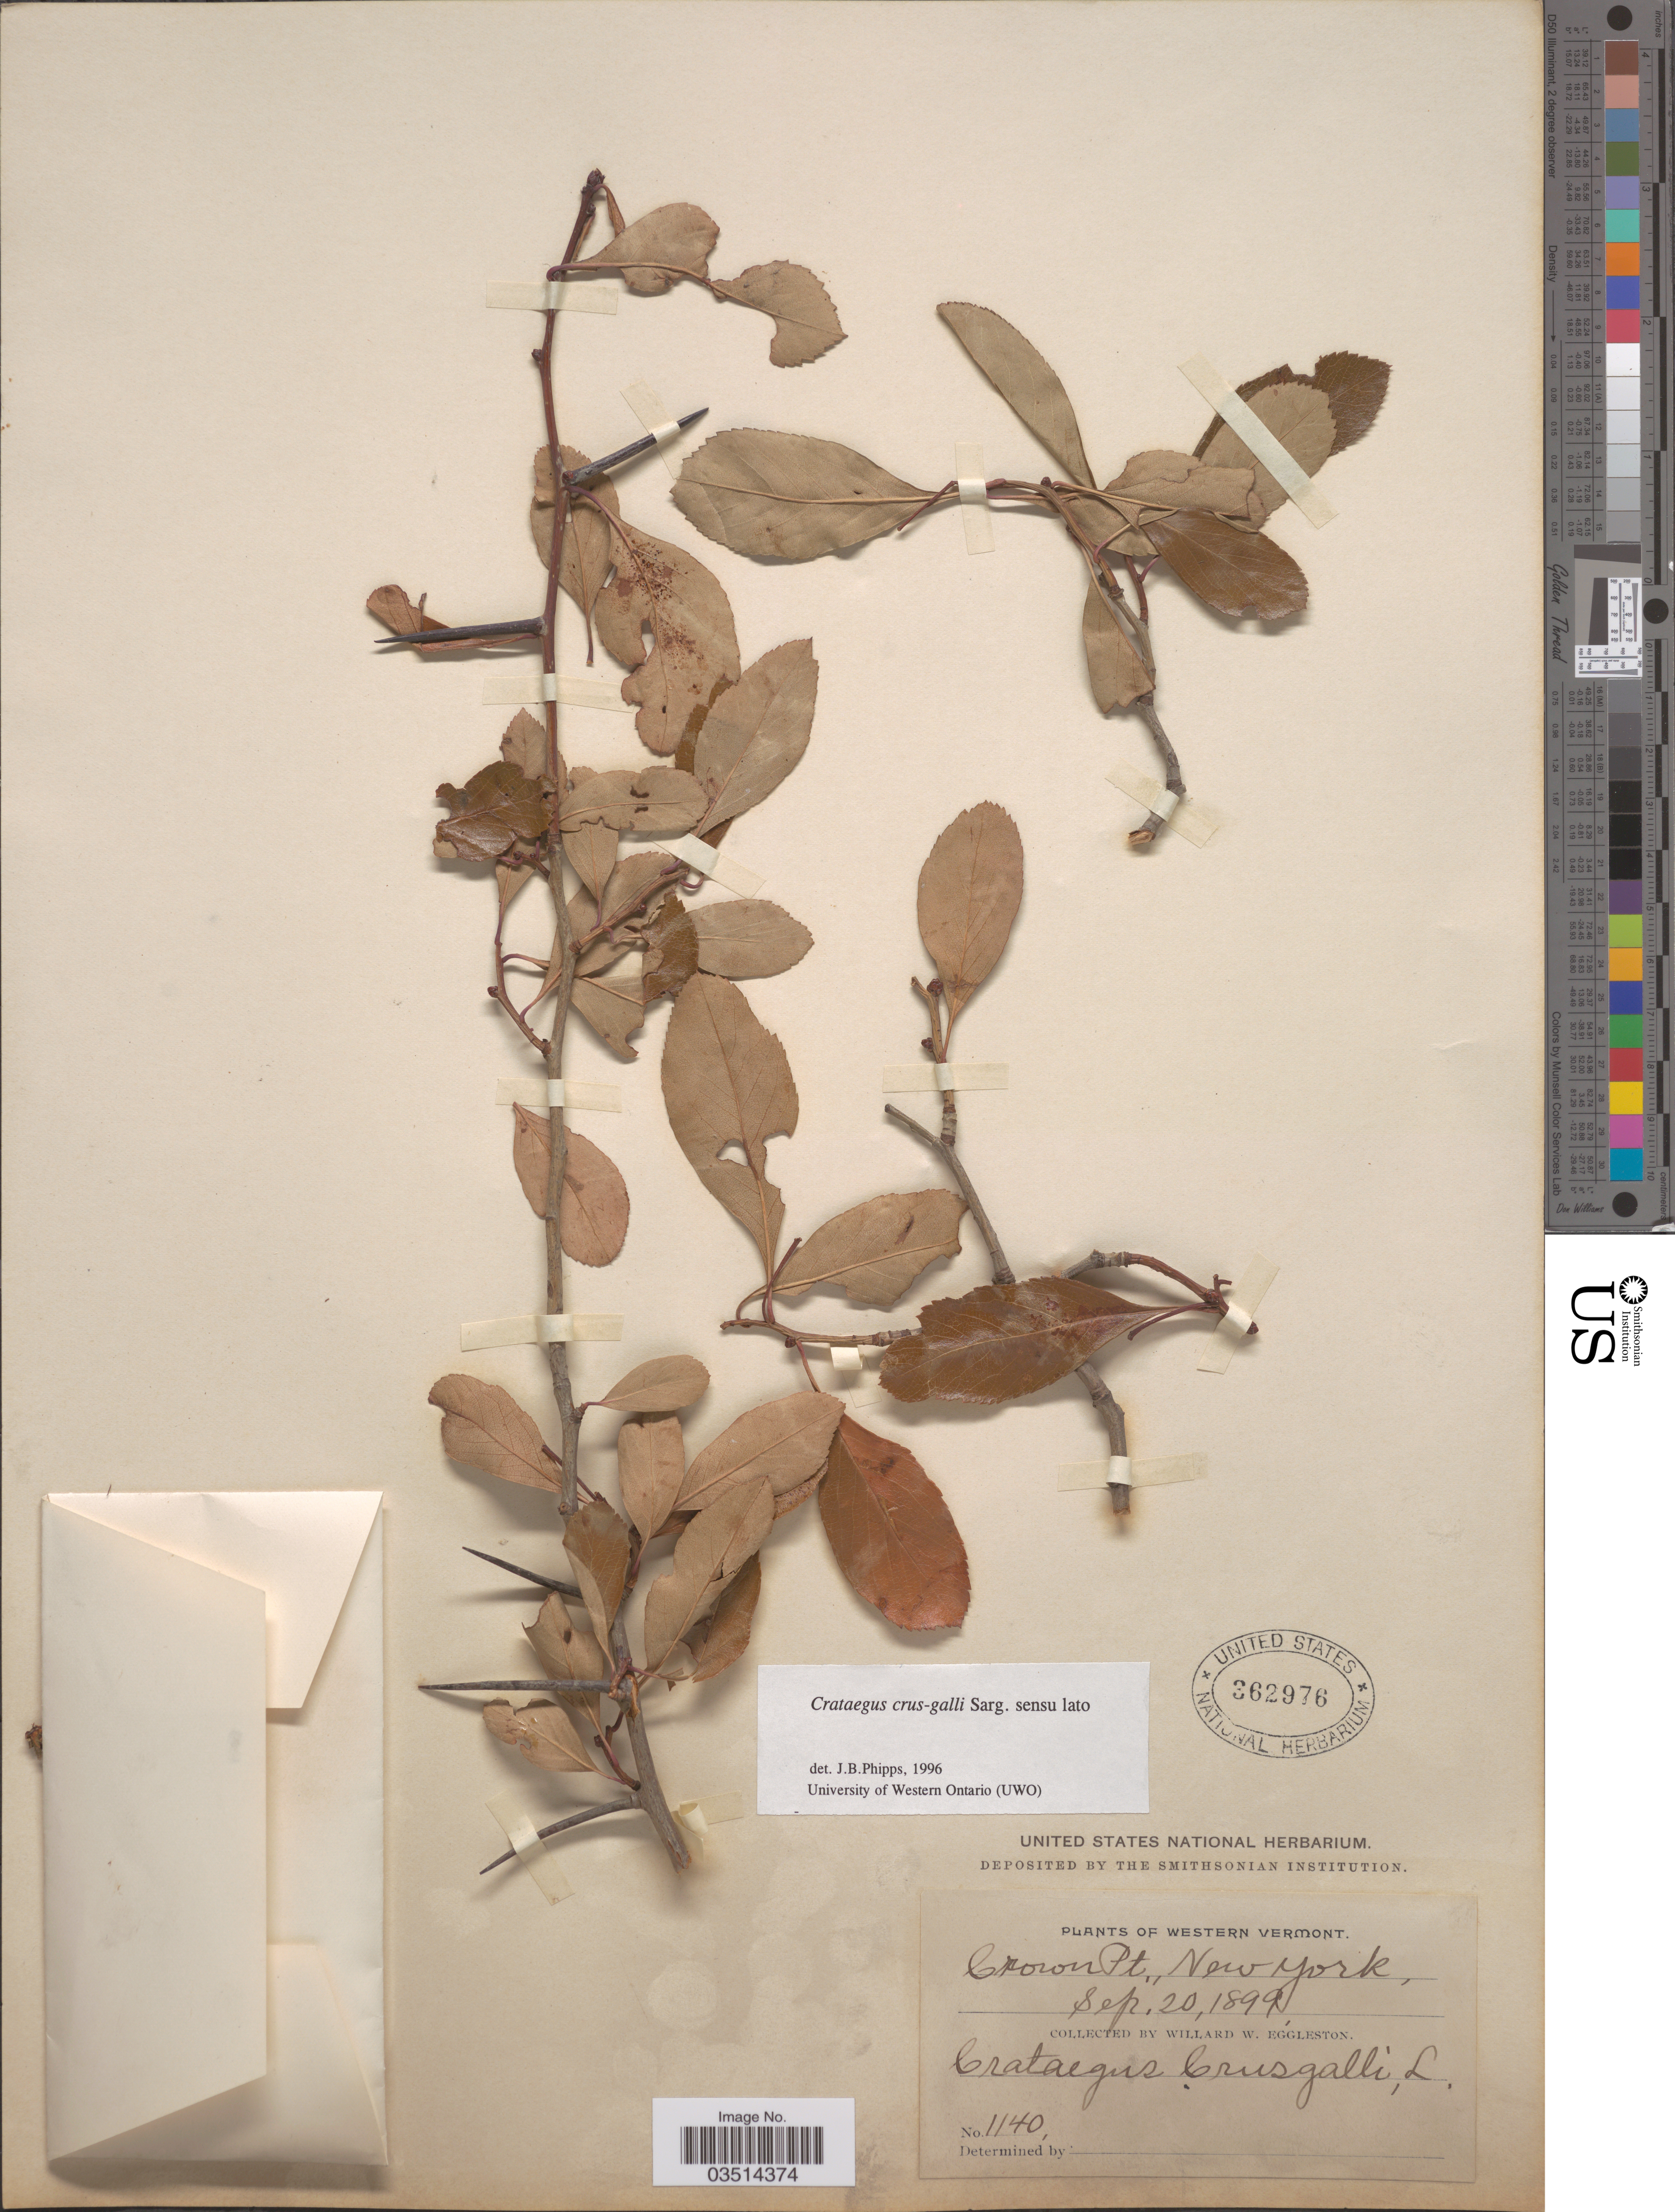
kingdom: Plantae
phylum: Tracheophyta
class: Magnoliopsida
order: Rosales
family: Rosaceae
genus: Crataegus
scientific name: Crataegus crus-galli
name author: L.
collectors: W. W. Eggleston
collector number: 1140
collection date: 1899-09-20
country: United States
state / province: New York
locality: Western Vermont. Crown Pt.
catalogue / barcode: US 362976